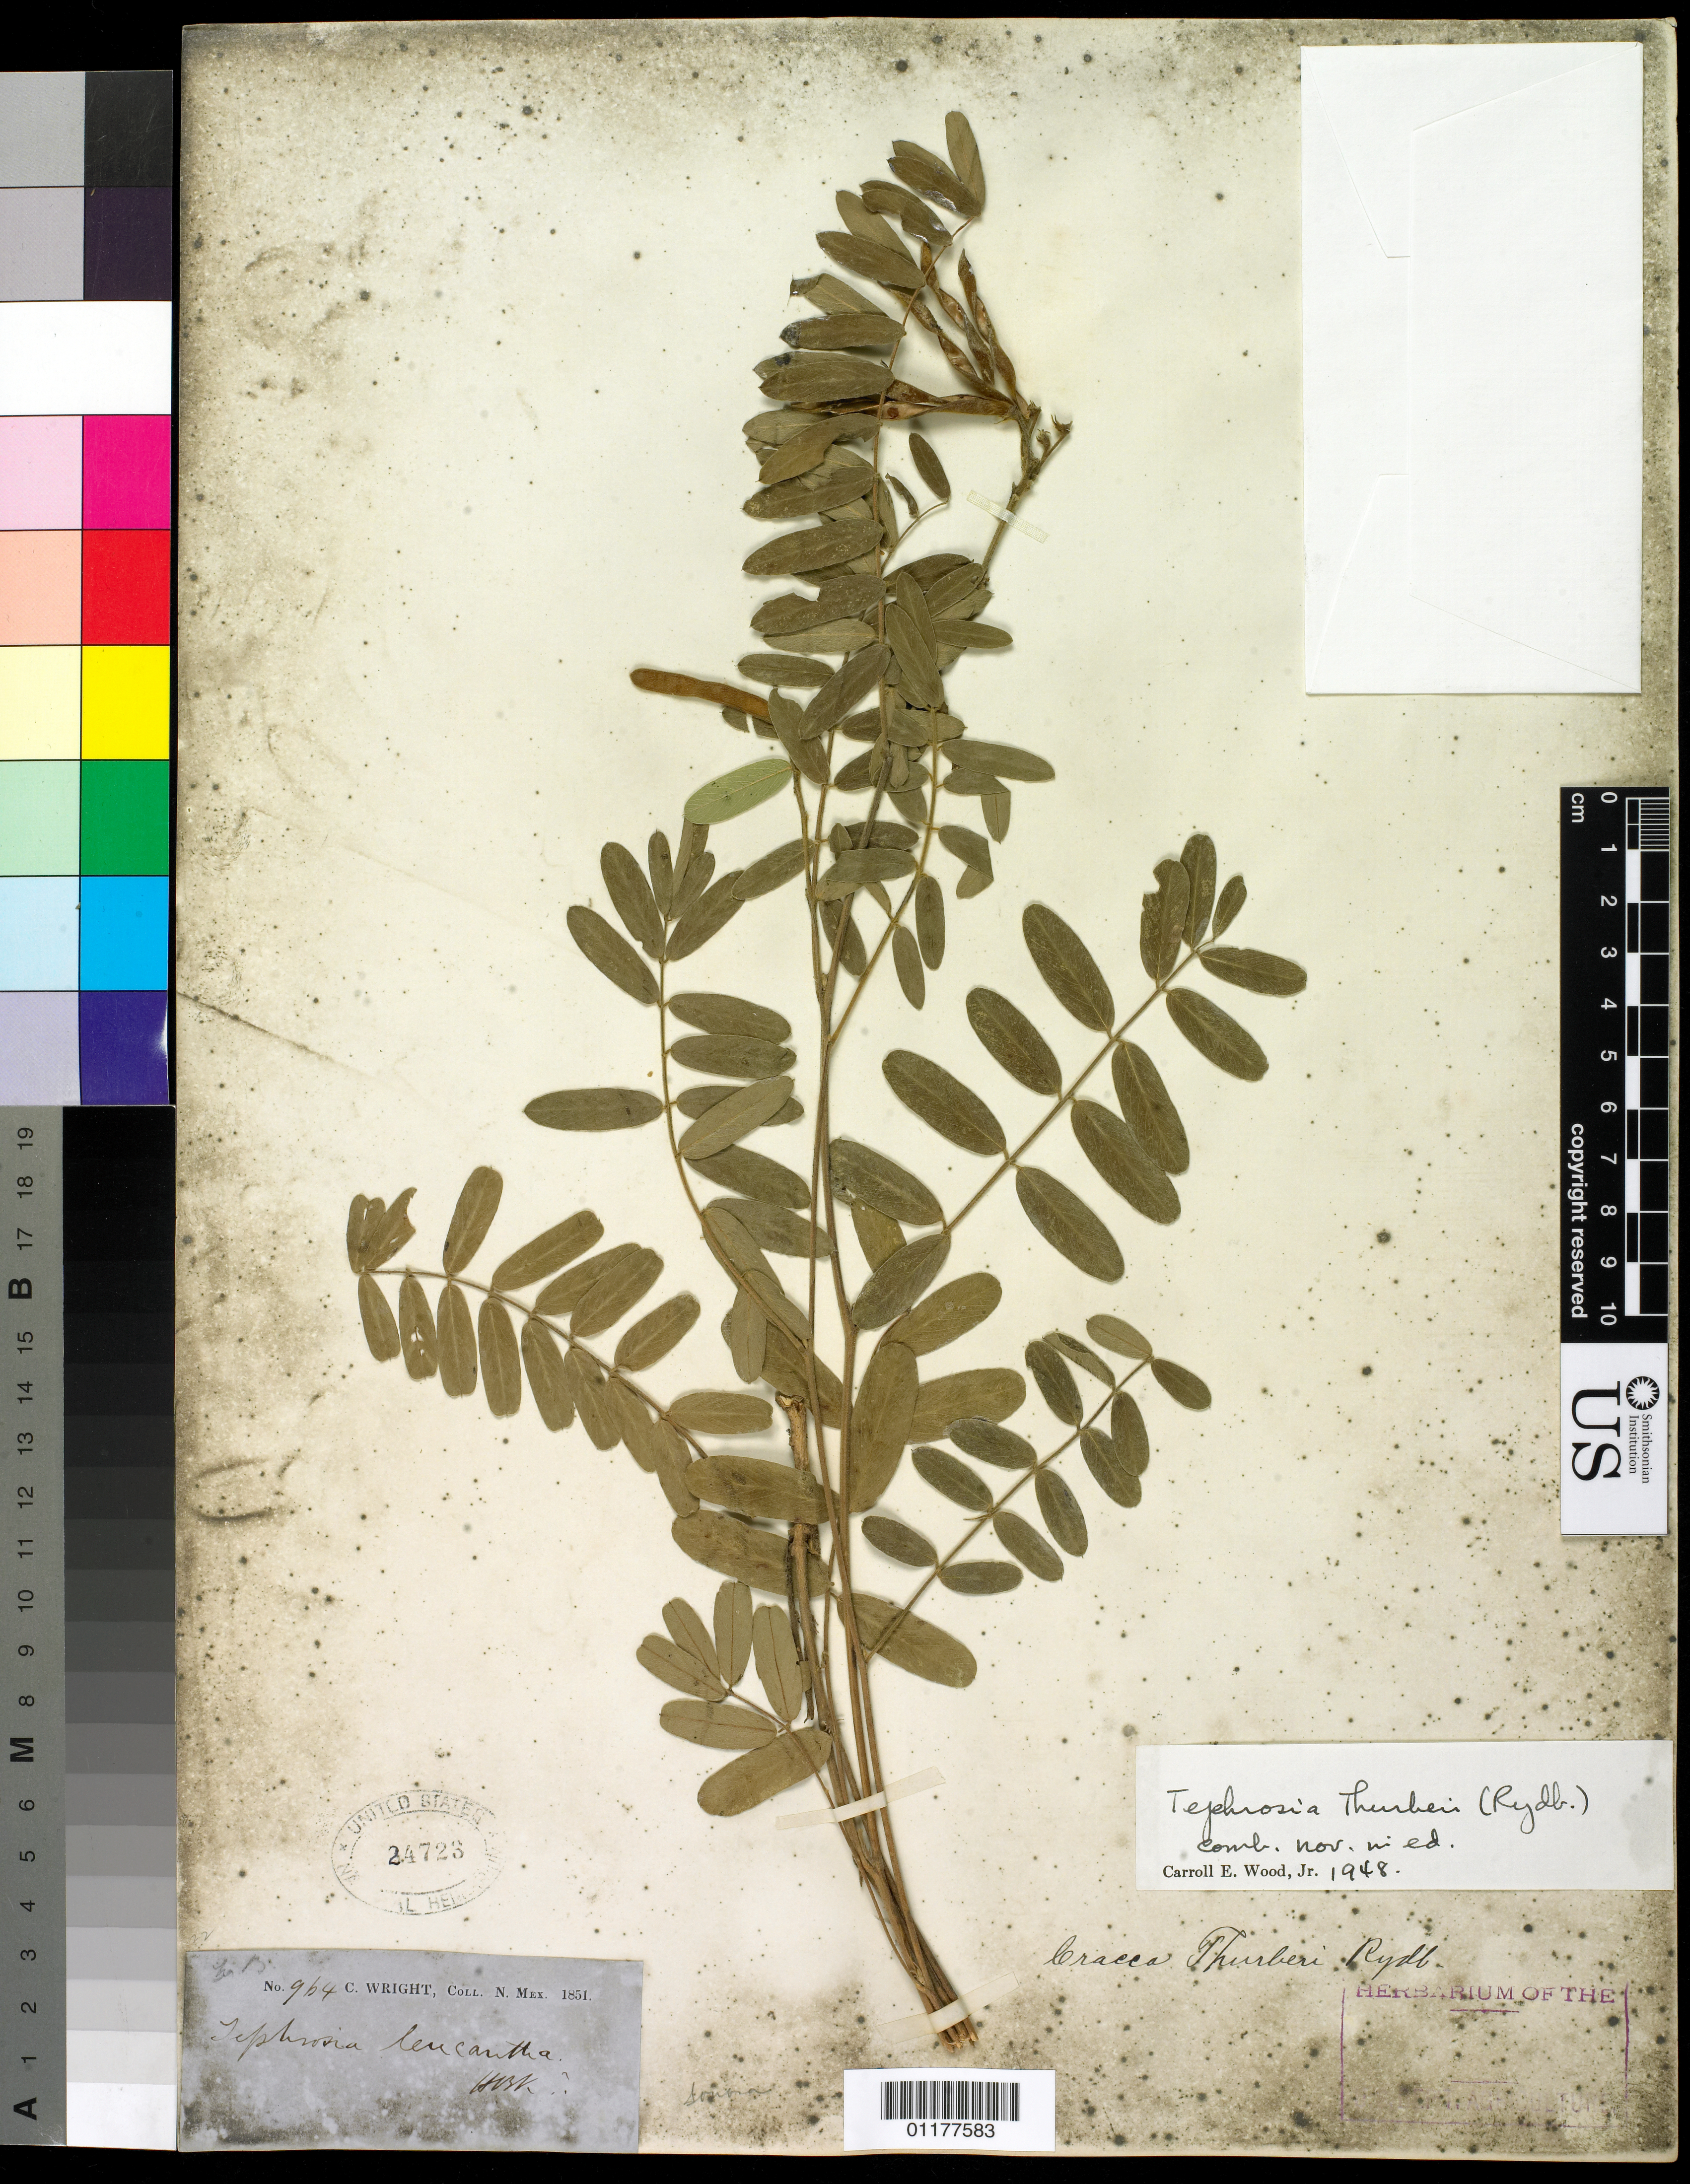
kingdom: Plantae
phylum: Tracheophyta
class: Magnoliopsida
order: Fabales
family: Fabaceae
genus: Tephrosia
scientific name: Tephrosia thurberi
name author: (Rydb.) C.E. Wood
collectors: C. Wright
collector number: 964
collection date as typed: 1851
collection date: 1851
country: United States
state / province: New Mexico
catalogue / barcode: US 24723